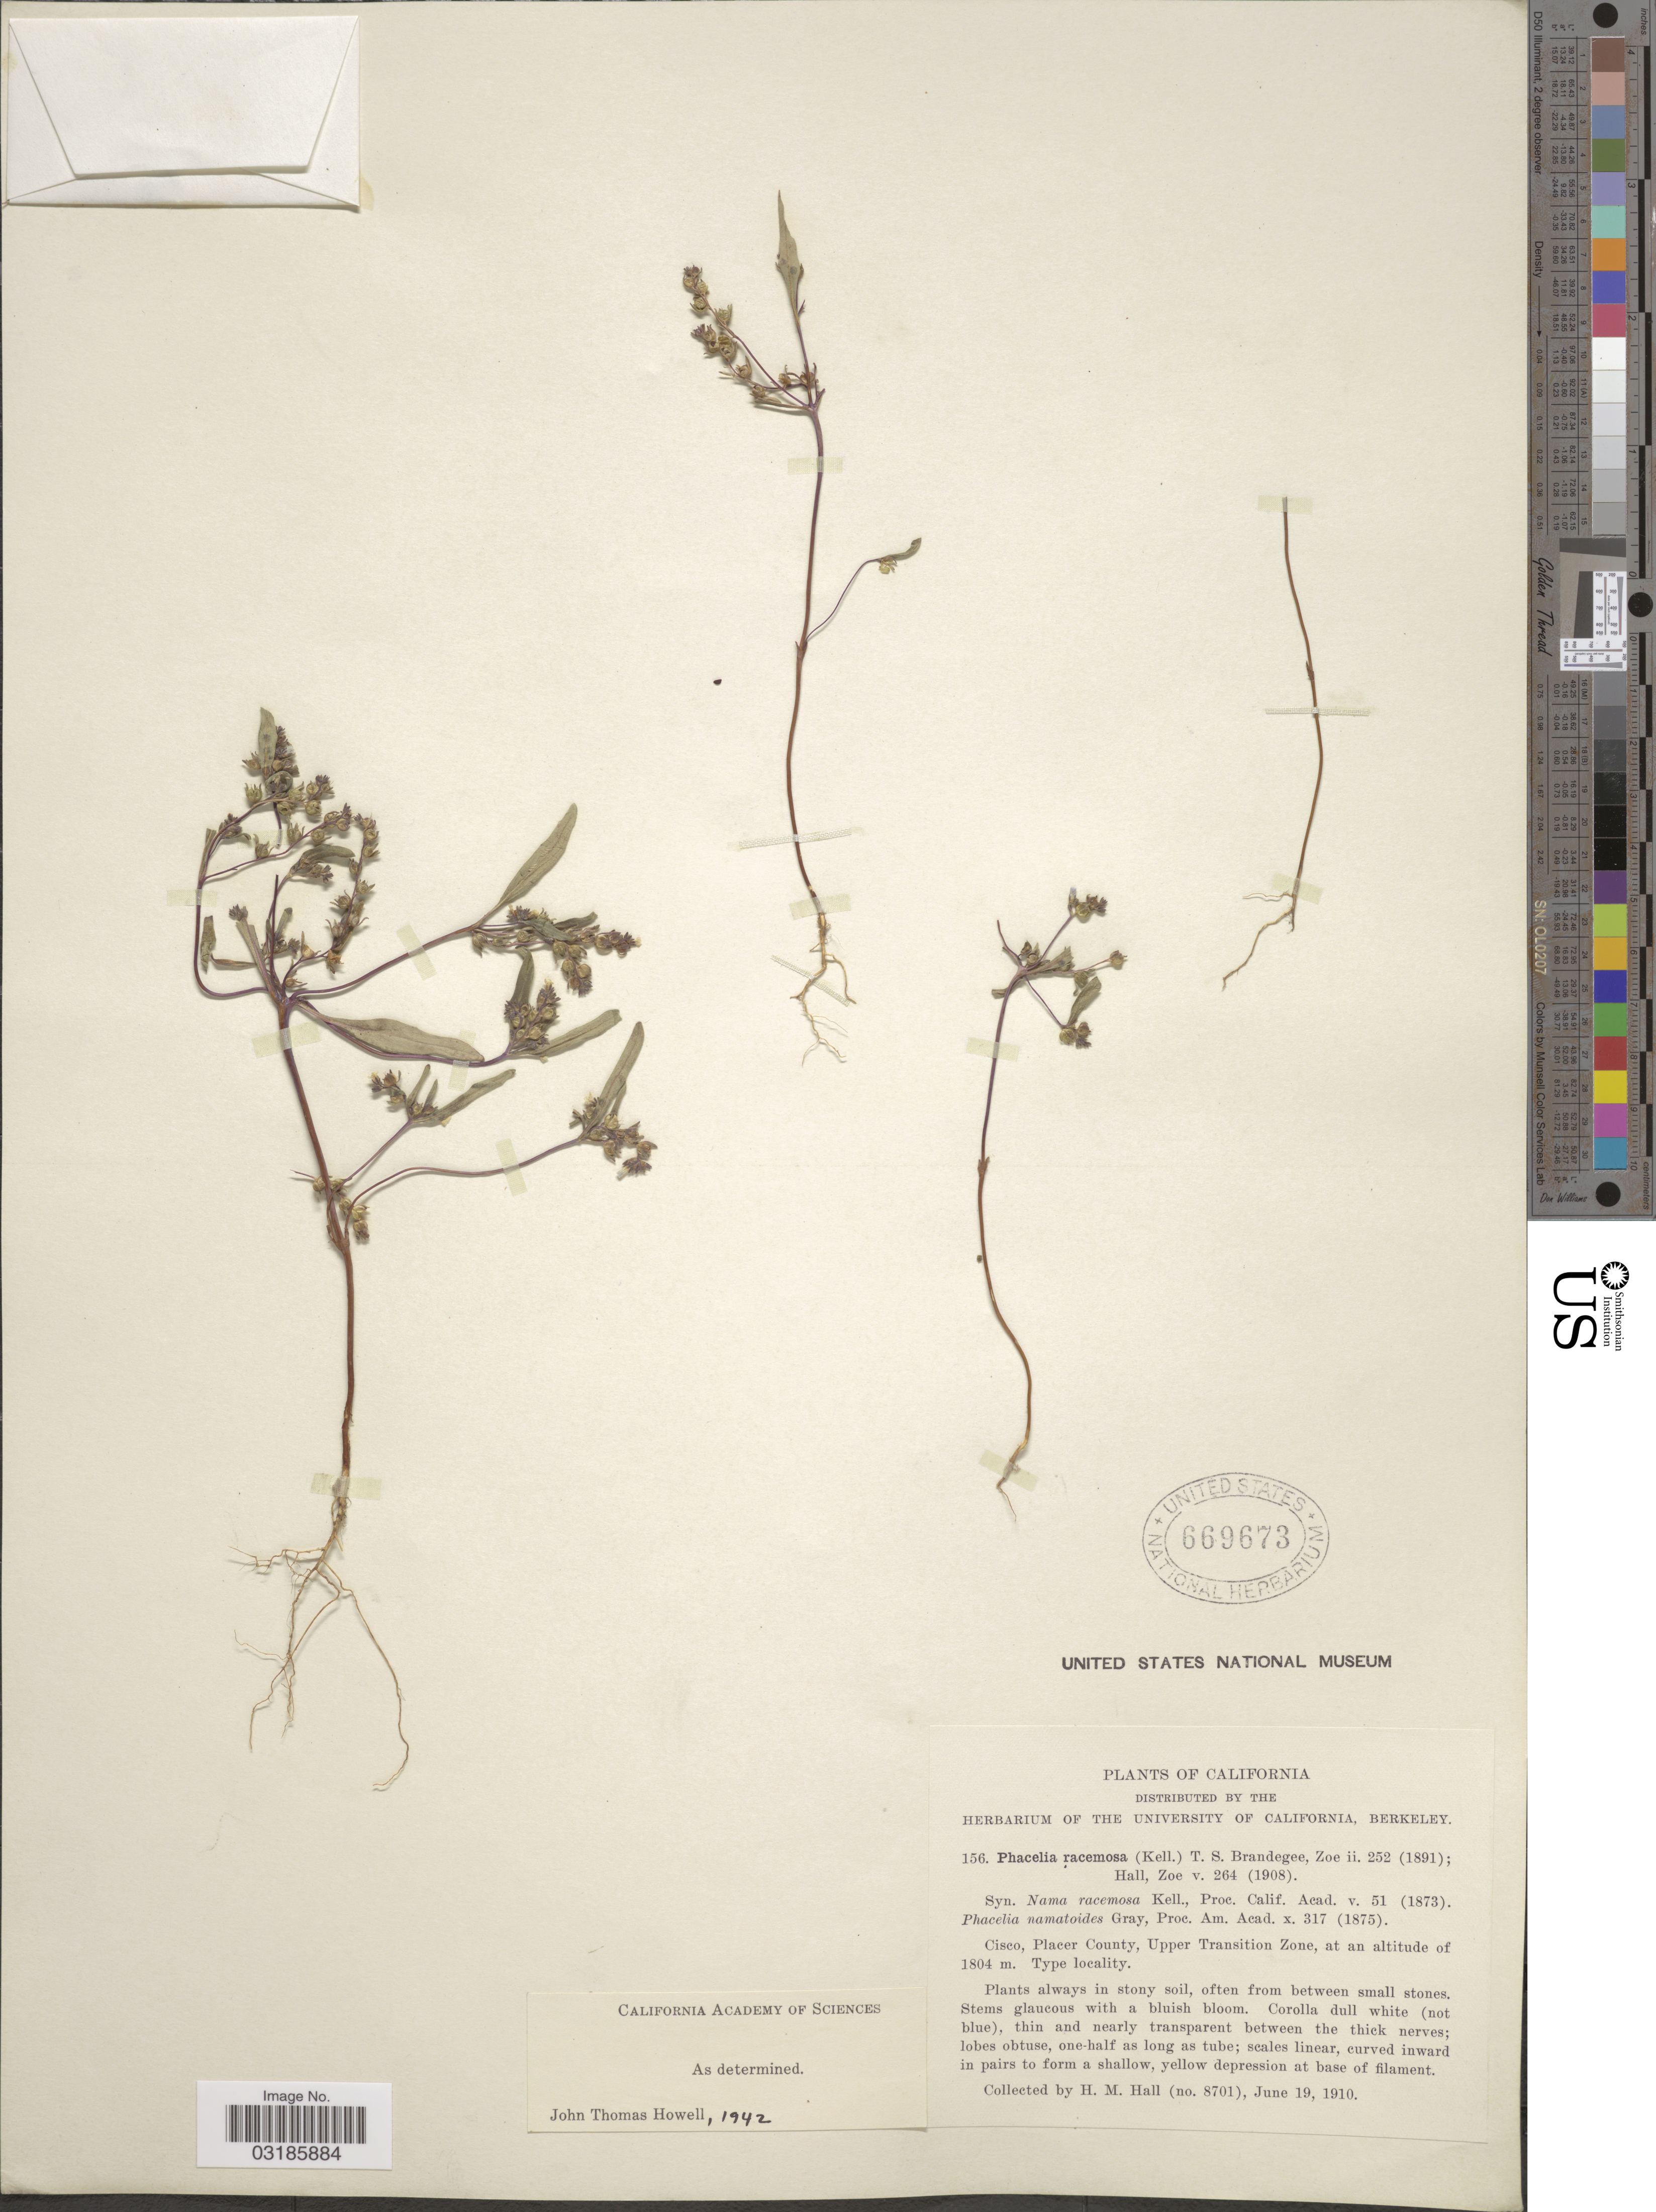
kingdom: Plantae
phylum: Tracheophyta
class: Magnoliopsida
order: Boraginales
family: Hydrophyllaceae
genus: Phacelia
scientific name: Phacelia racemosa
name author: (Kellogg) A. Heller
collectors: H. M. Hall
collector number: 8701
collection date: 1910-06-19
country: United States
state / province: California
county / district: Placer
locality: Cisco, Placer County, Upper Transition Zone.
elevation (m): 1804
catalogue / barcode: US 669673